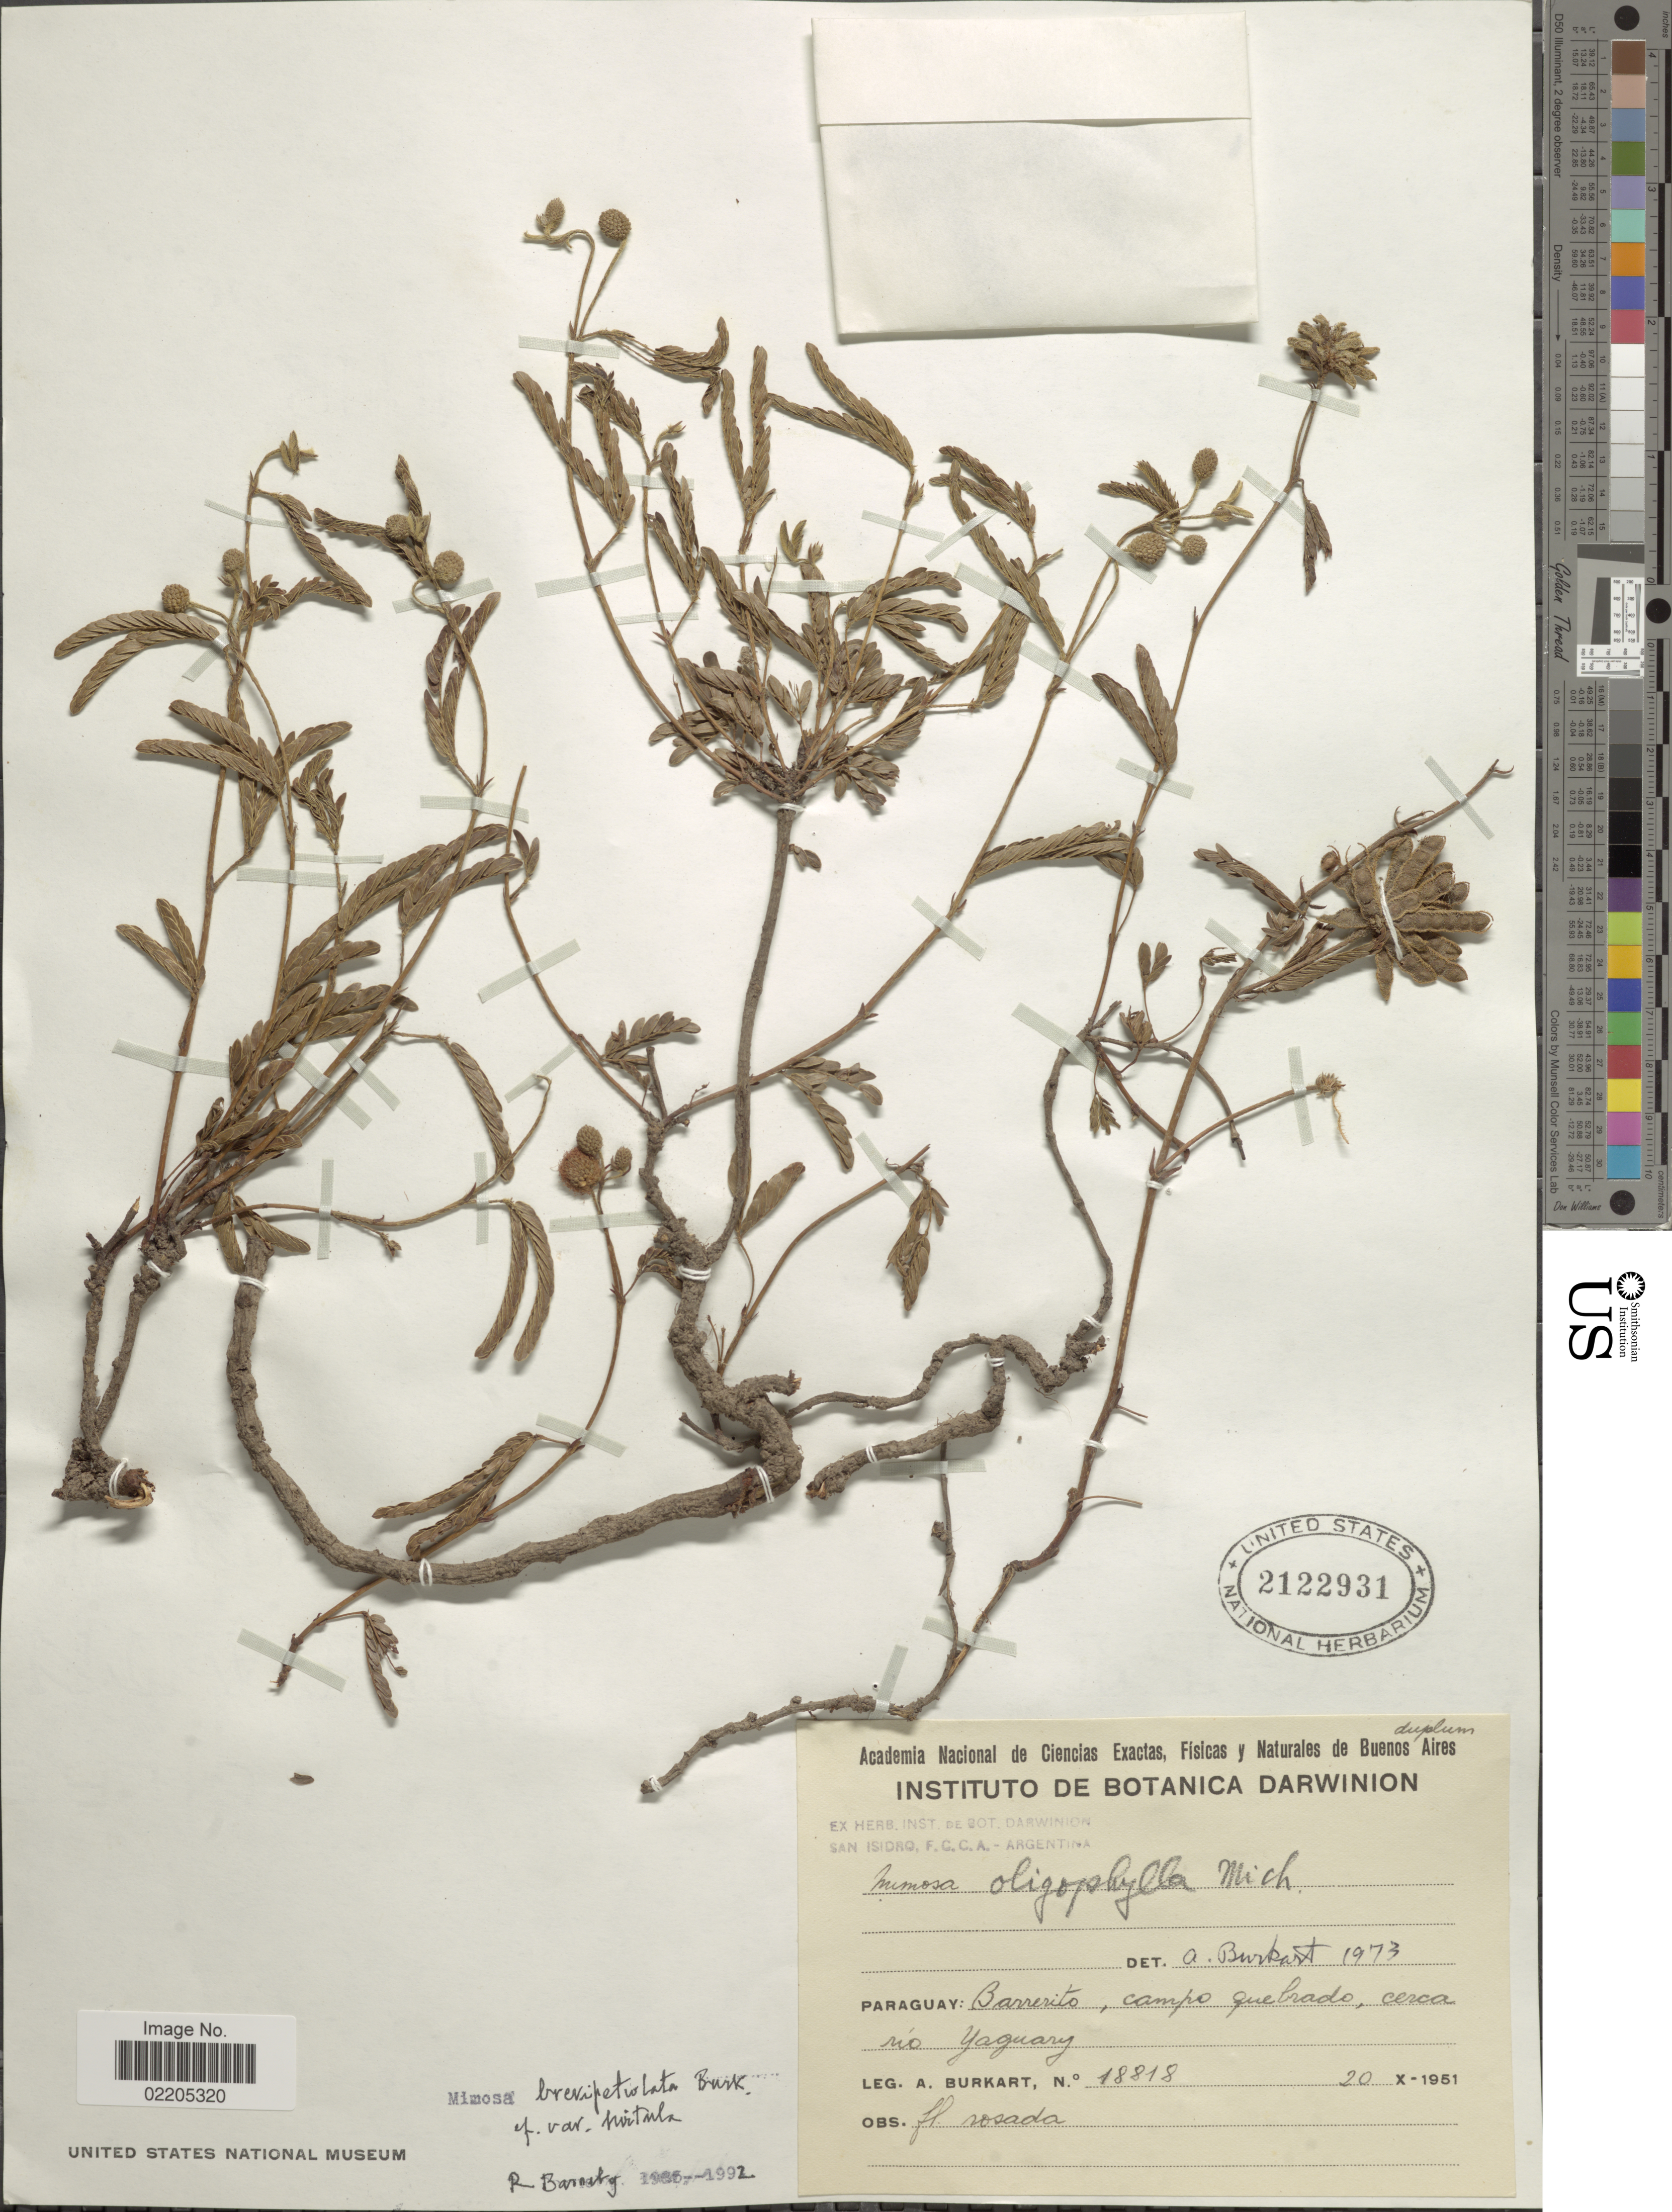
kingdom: Plantae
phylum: Tracheophyta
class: Magnoliopsida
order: Fabales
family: Fabaceae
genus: Mimosa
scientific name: Mimosa brevipetiolata var. hirtula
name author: (Burkart) Barneby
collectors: A. E. Burkart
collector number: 18818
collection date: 1951-10-20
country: Paraguay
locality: Barrerito, campo quebrada, cerca rio Yaguary.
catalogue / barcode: US 2122931